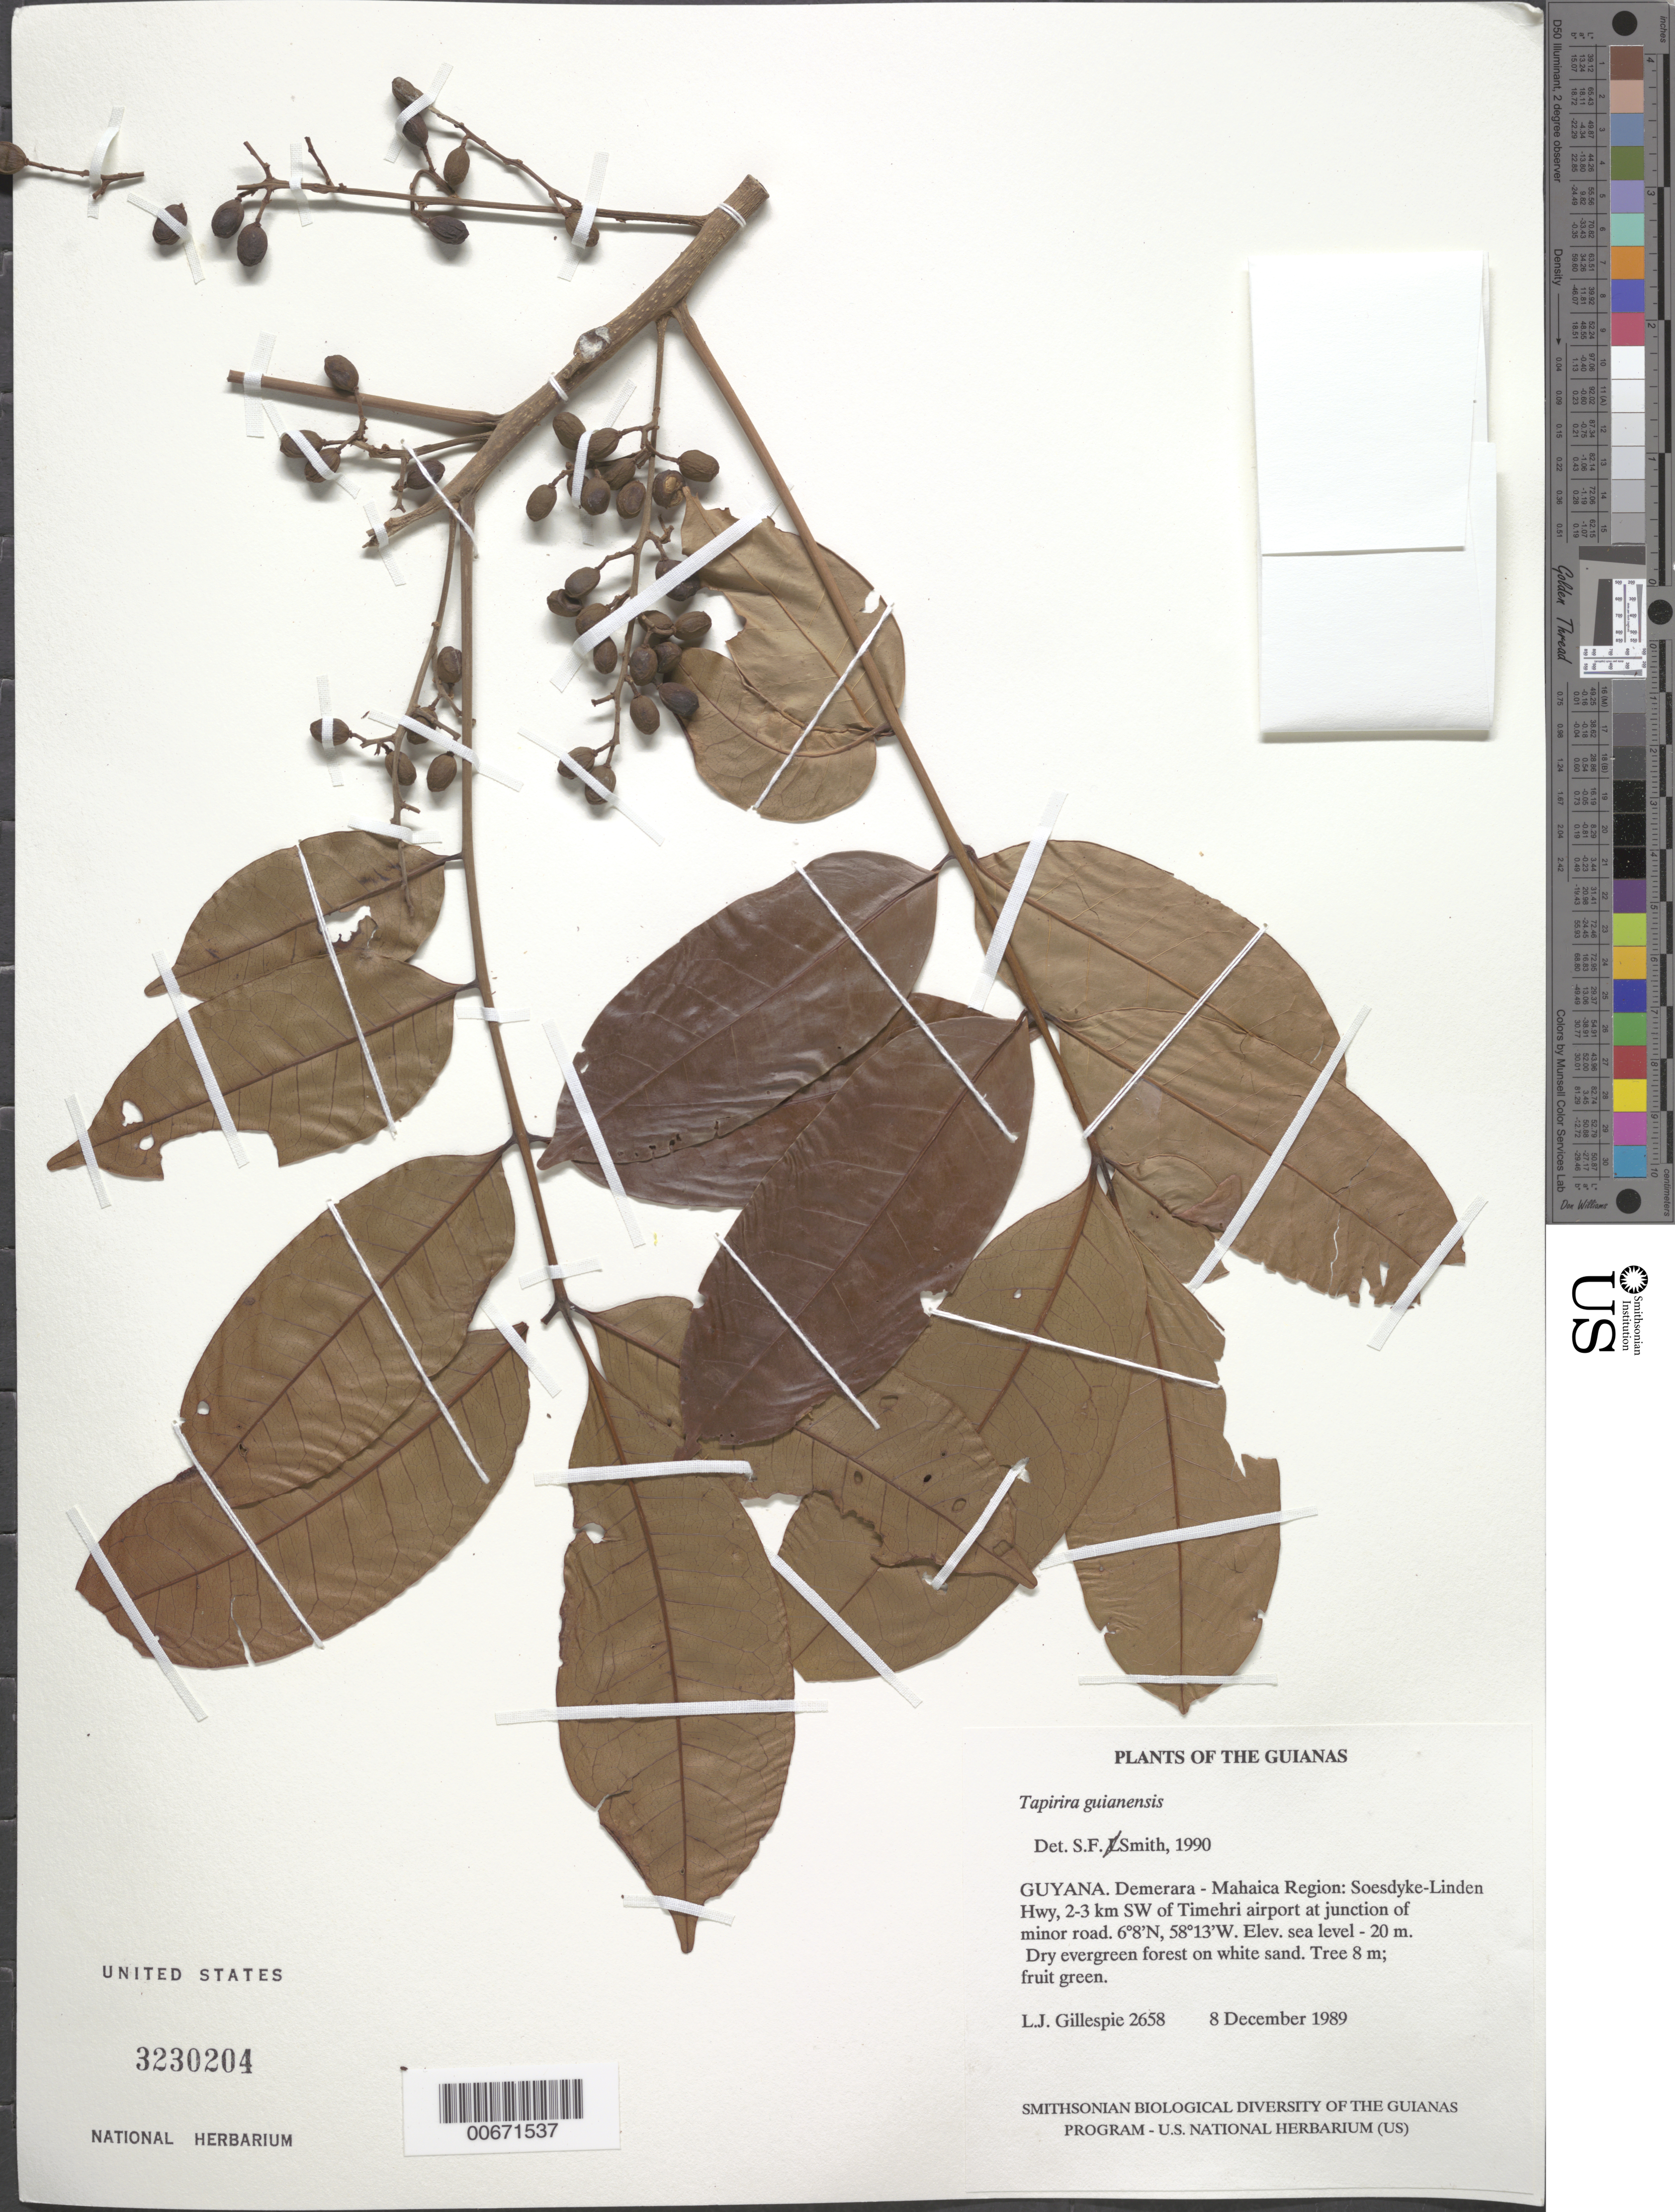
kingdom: Plantae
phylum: Tracheophyta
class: Magnoliopsida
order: Sapindales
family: Anacardiaceae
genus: Tapirira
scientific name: Tapirira guianensis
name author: Aubl.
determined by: Smith, Stephen F., (US), NMNH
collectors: L. J. Gillespie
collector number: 2658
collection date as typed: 8 December 1989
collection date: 1989-12-08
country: Guyana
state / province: Demerara-Mahaica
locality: Soesdyke-Linden Hwy, 2-3 km SW of Timehri airport at junction of minor road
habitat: Dry evergreen forest on white sand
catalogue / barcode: US 3230204